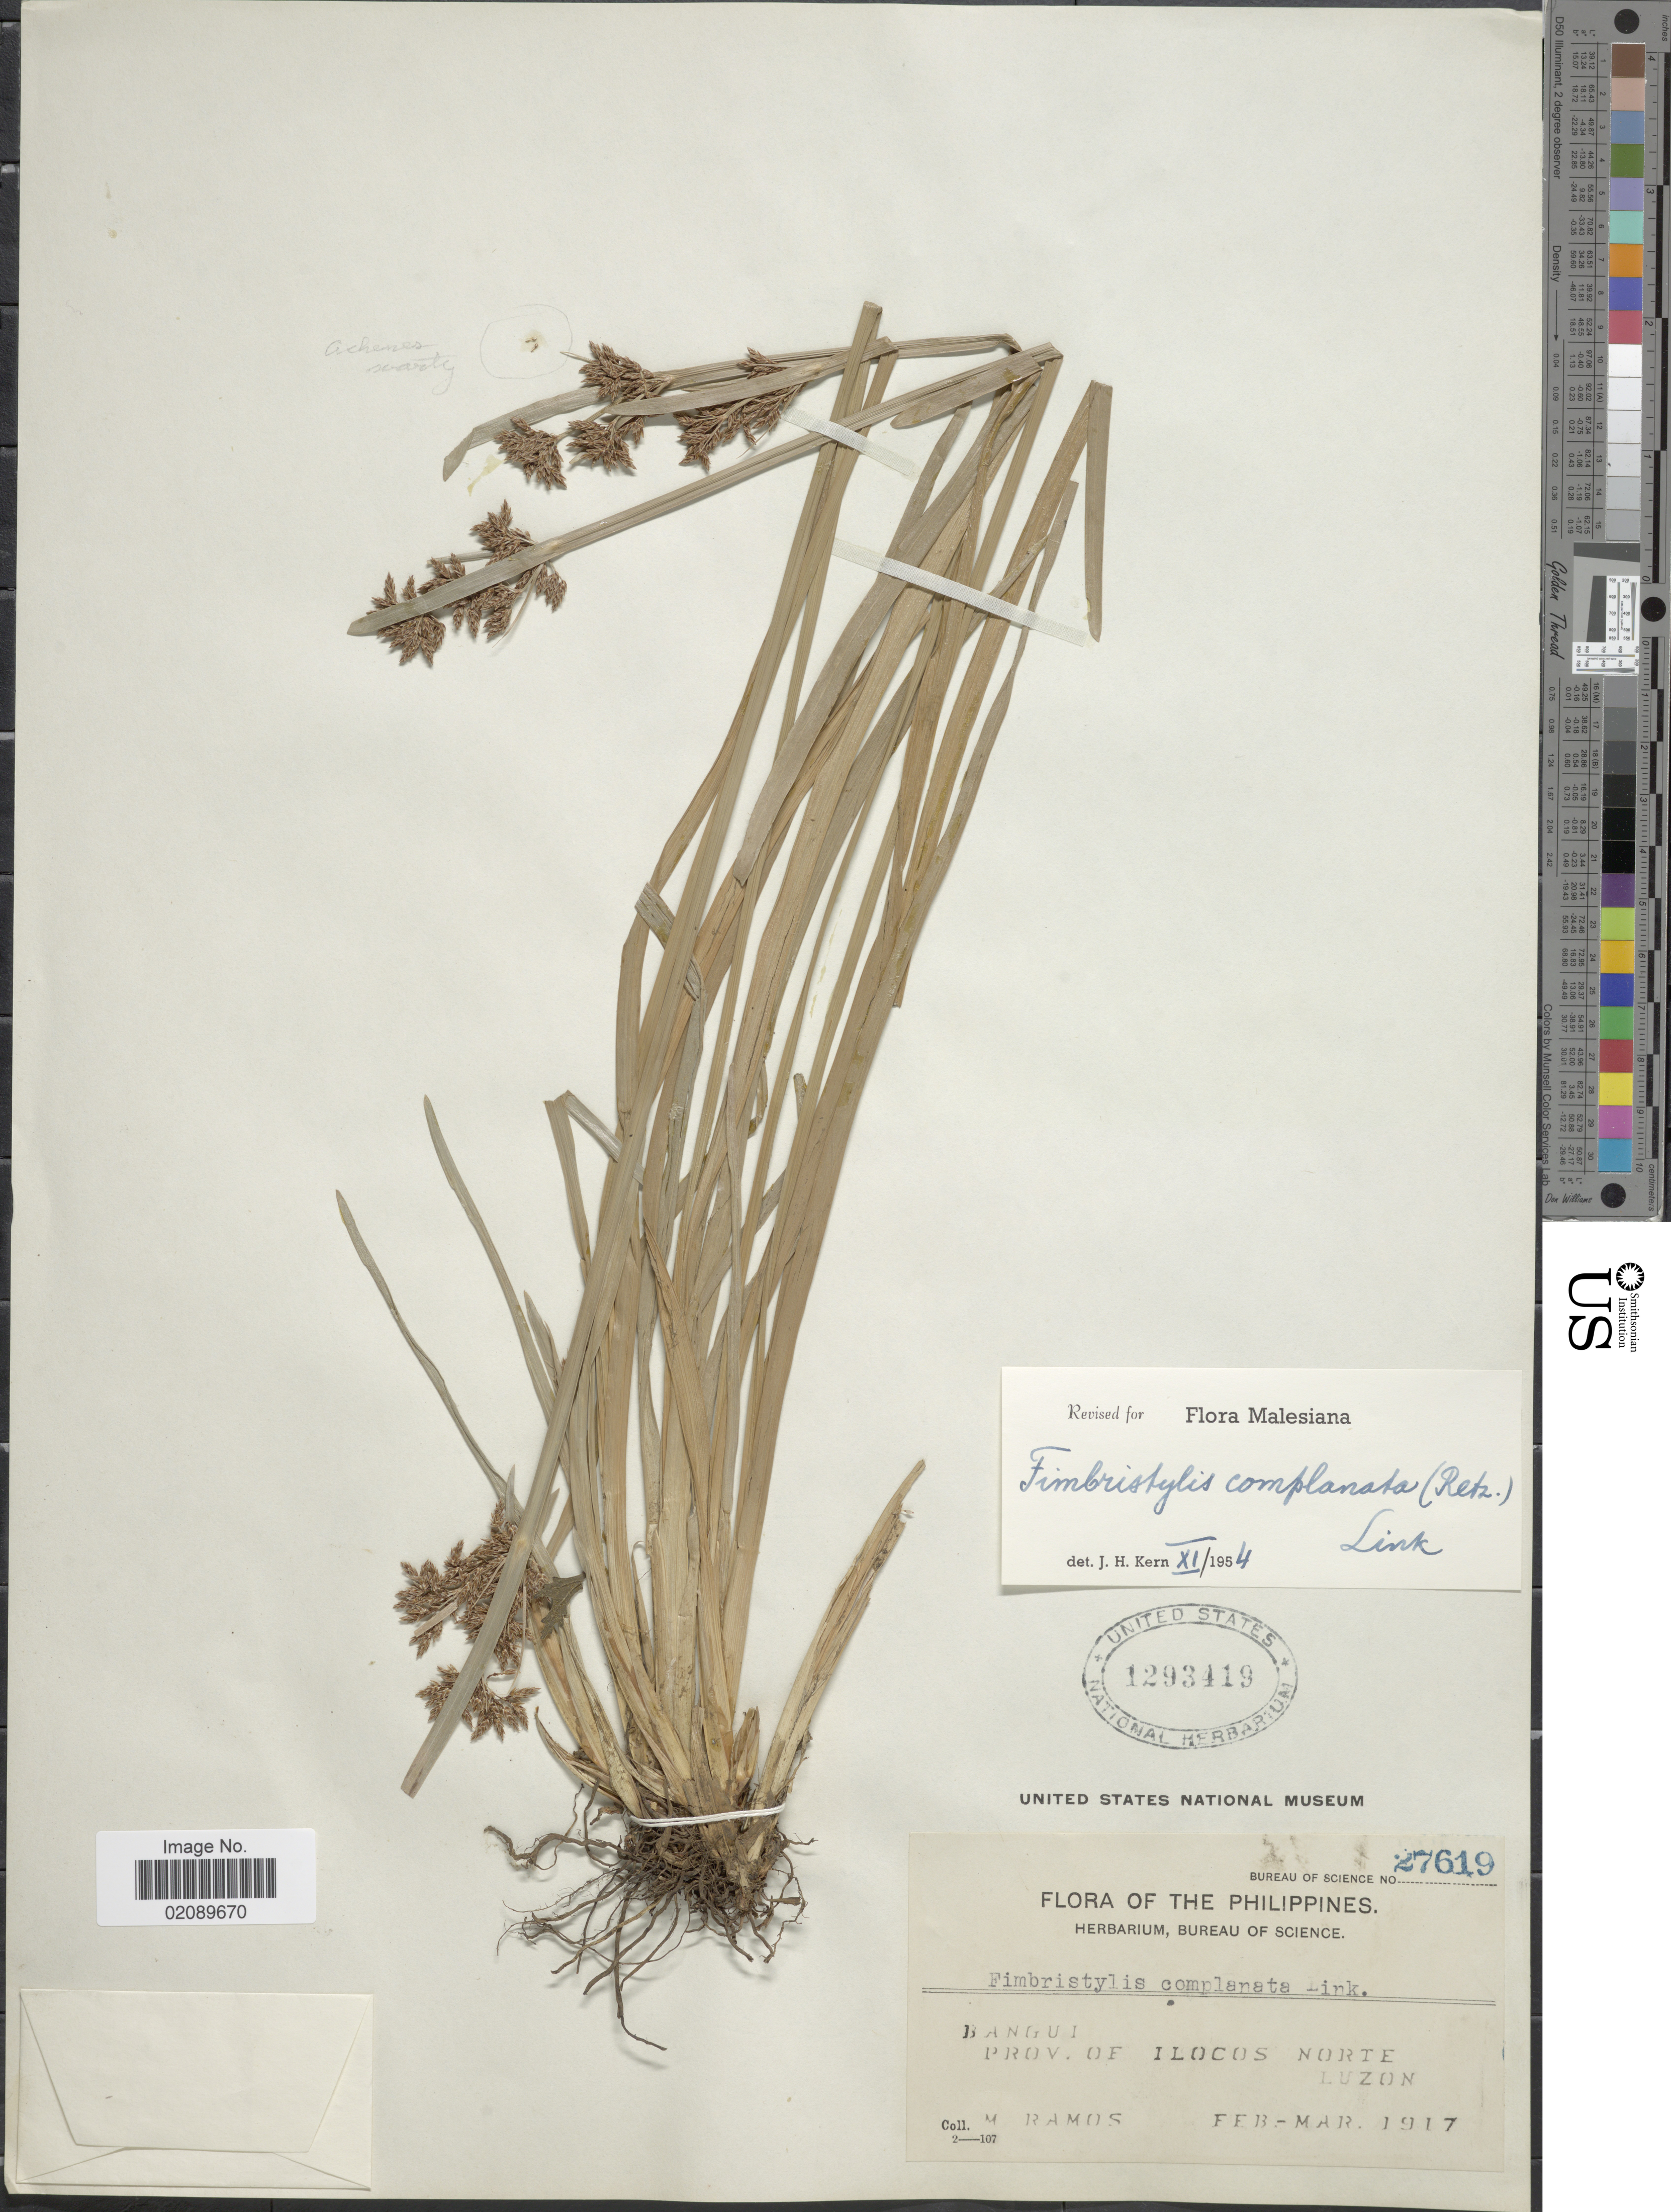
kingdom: Plantae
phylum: Tracheophyta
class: Liliopsida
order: Poales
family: Cyperaceae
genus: Fimbristylis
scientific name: Fimbristylis complanata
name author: (Retz.) Link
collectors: M. Ramos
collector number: Bureau of Science 27619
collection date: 1917-02/1917-03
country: Philippines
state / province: Ilocos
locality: Bangui, Prov of Ilocos Norte, Luzon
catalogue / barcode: US 1293419